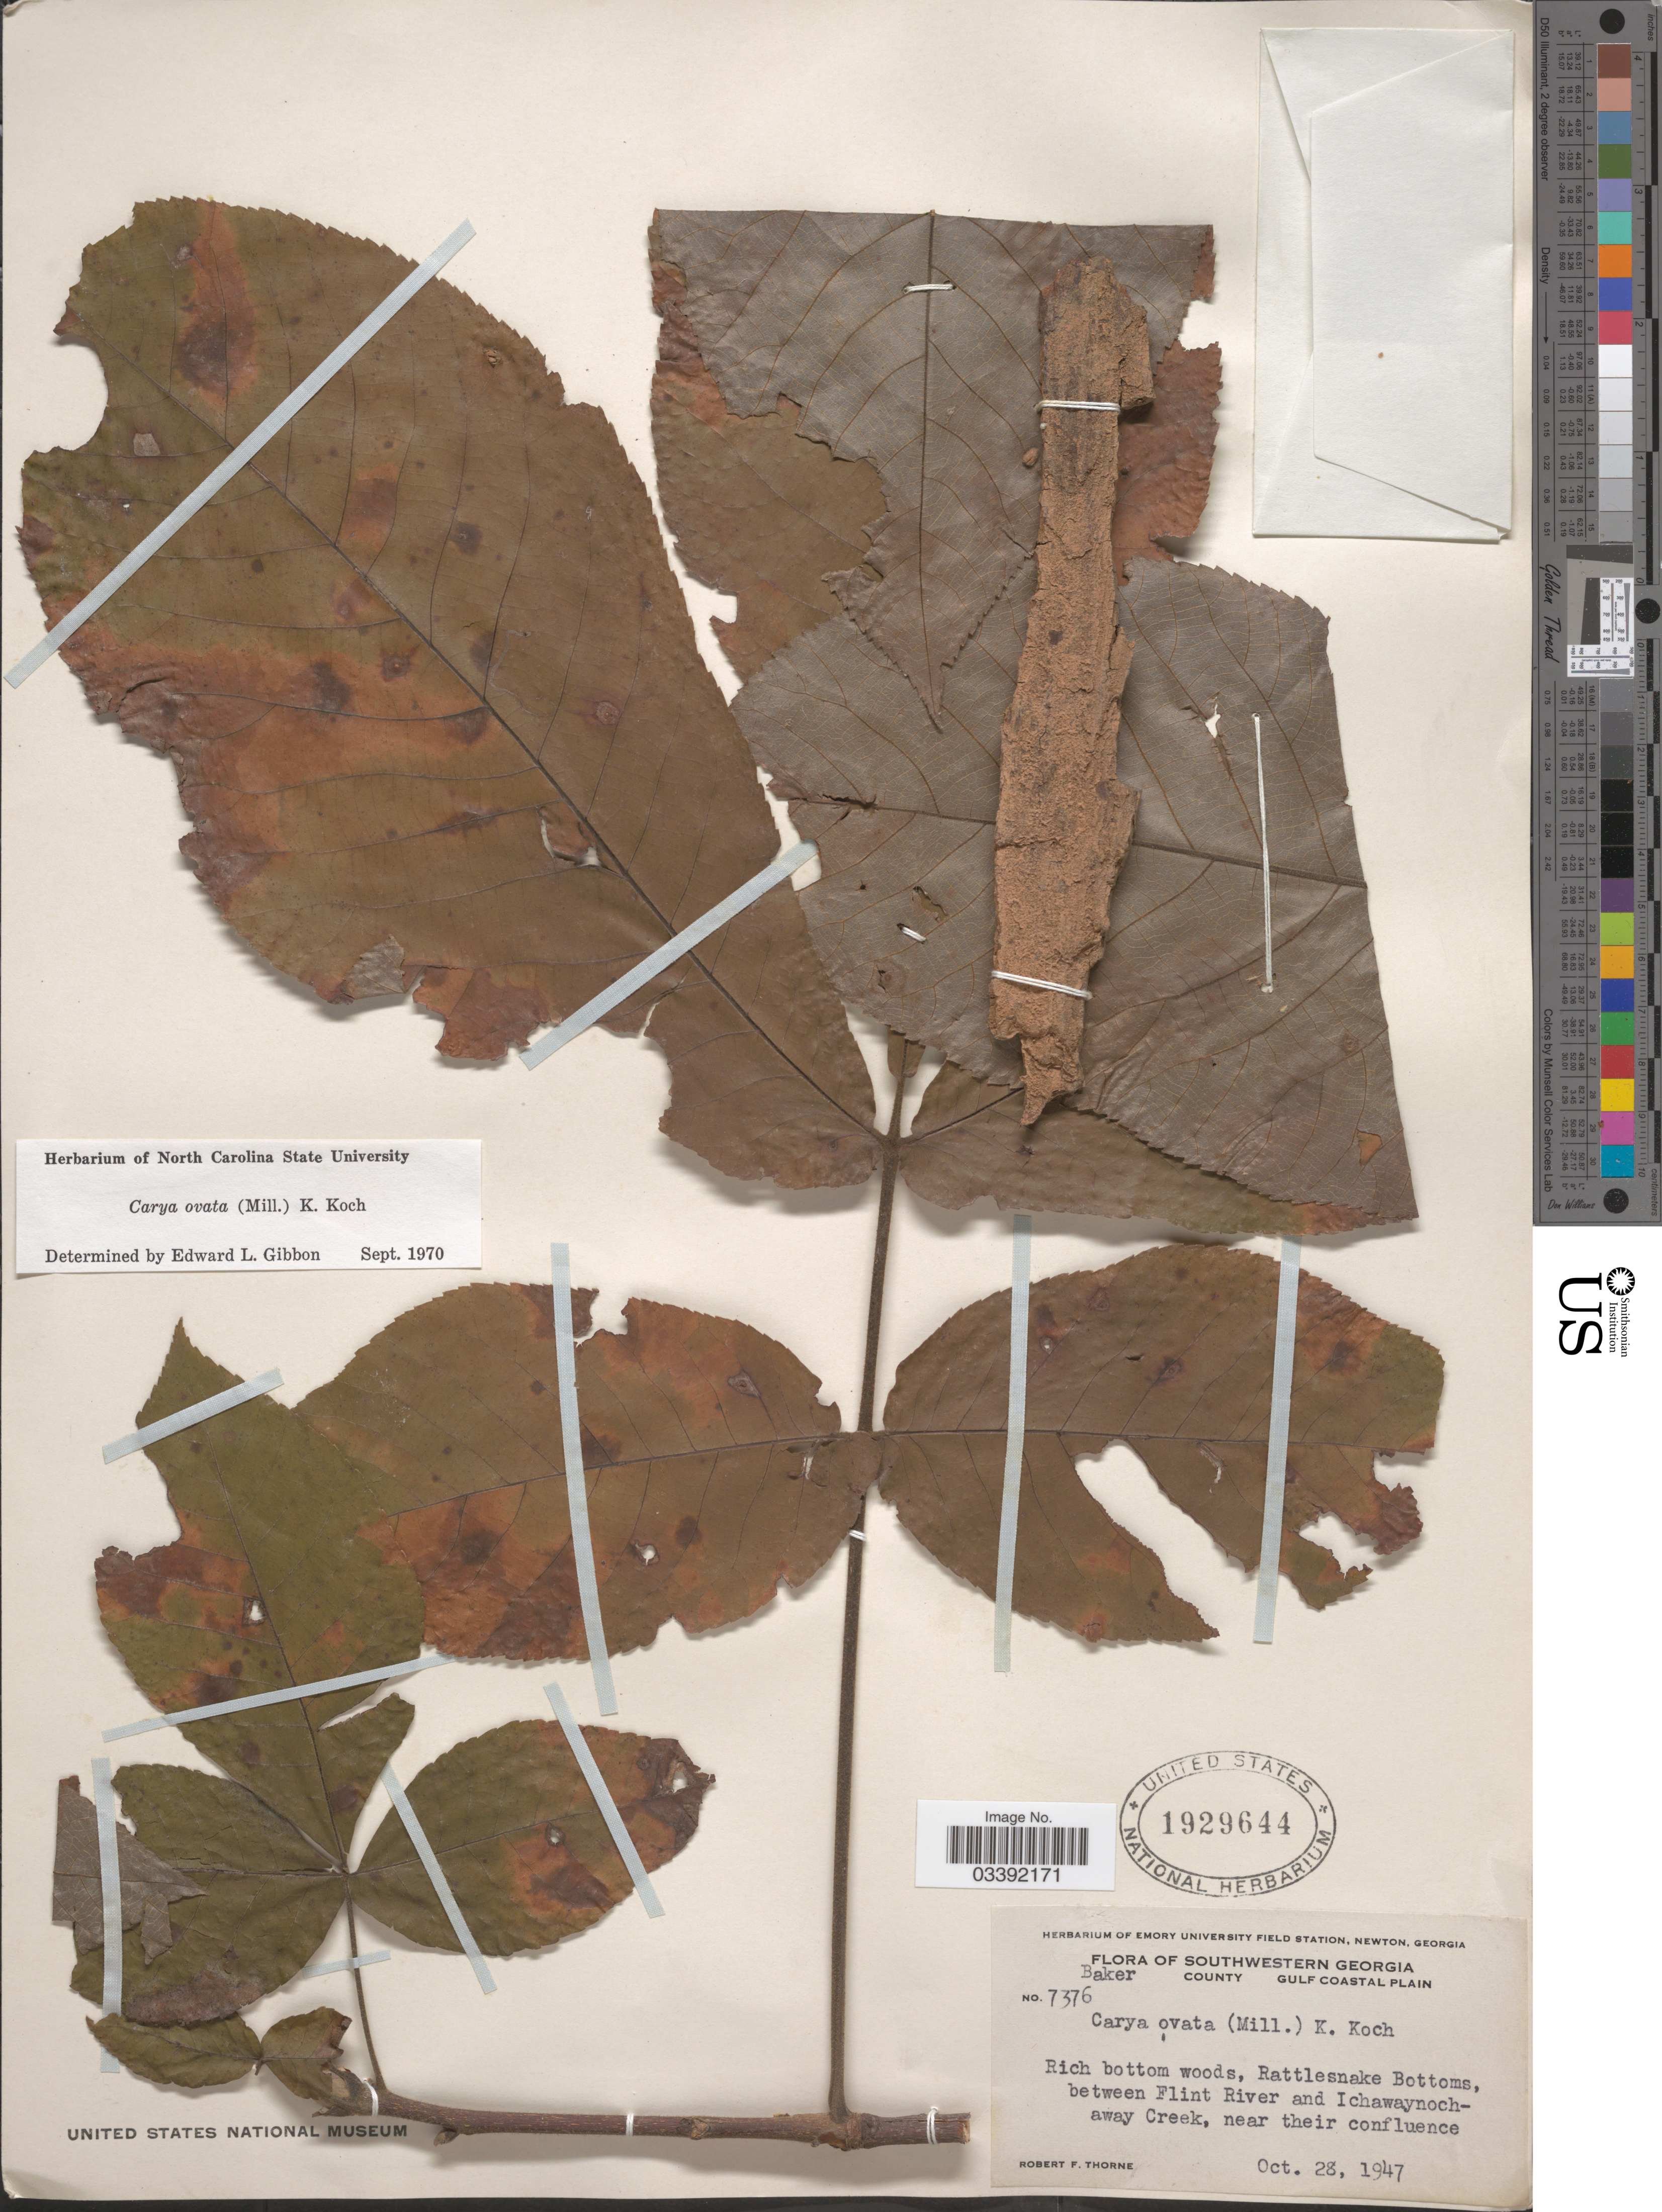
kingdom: Plantae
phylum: Tracheophyta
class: Magnoliopsida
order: Fagales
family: Juglandaceae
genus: Carya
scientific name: Carya ovata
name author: (Mill.) K. Koch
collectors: R. F. Thorne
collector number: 7376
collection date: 1947-10-28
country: United States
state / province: Georgia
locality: Southwestern Georgia. Baker County Gulf Coastal Plain. Rich bottom woods, Rattlesnake Bottoms, between Flint River and Ichawaynochaway Creek, near their confluence.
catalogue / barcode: US 1929644